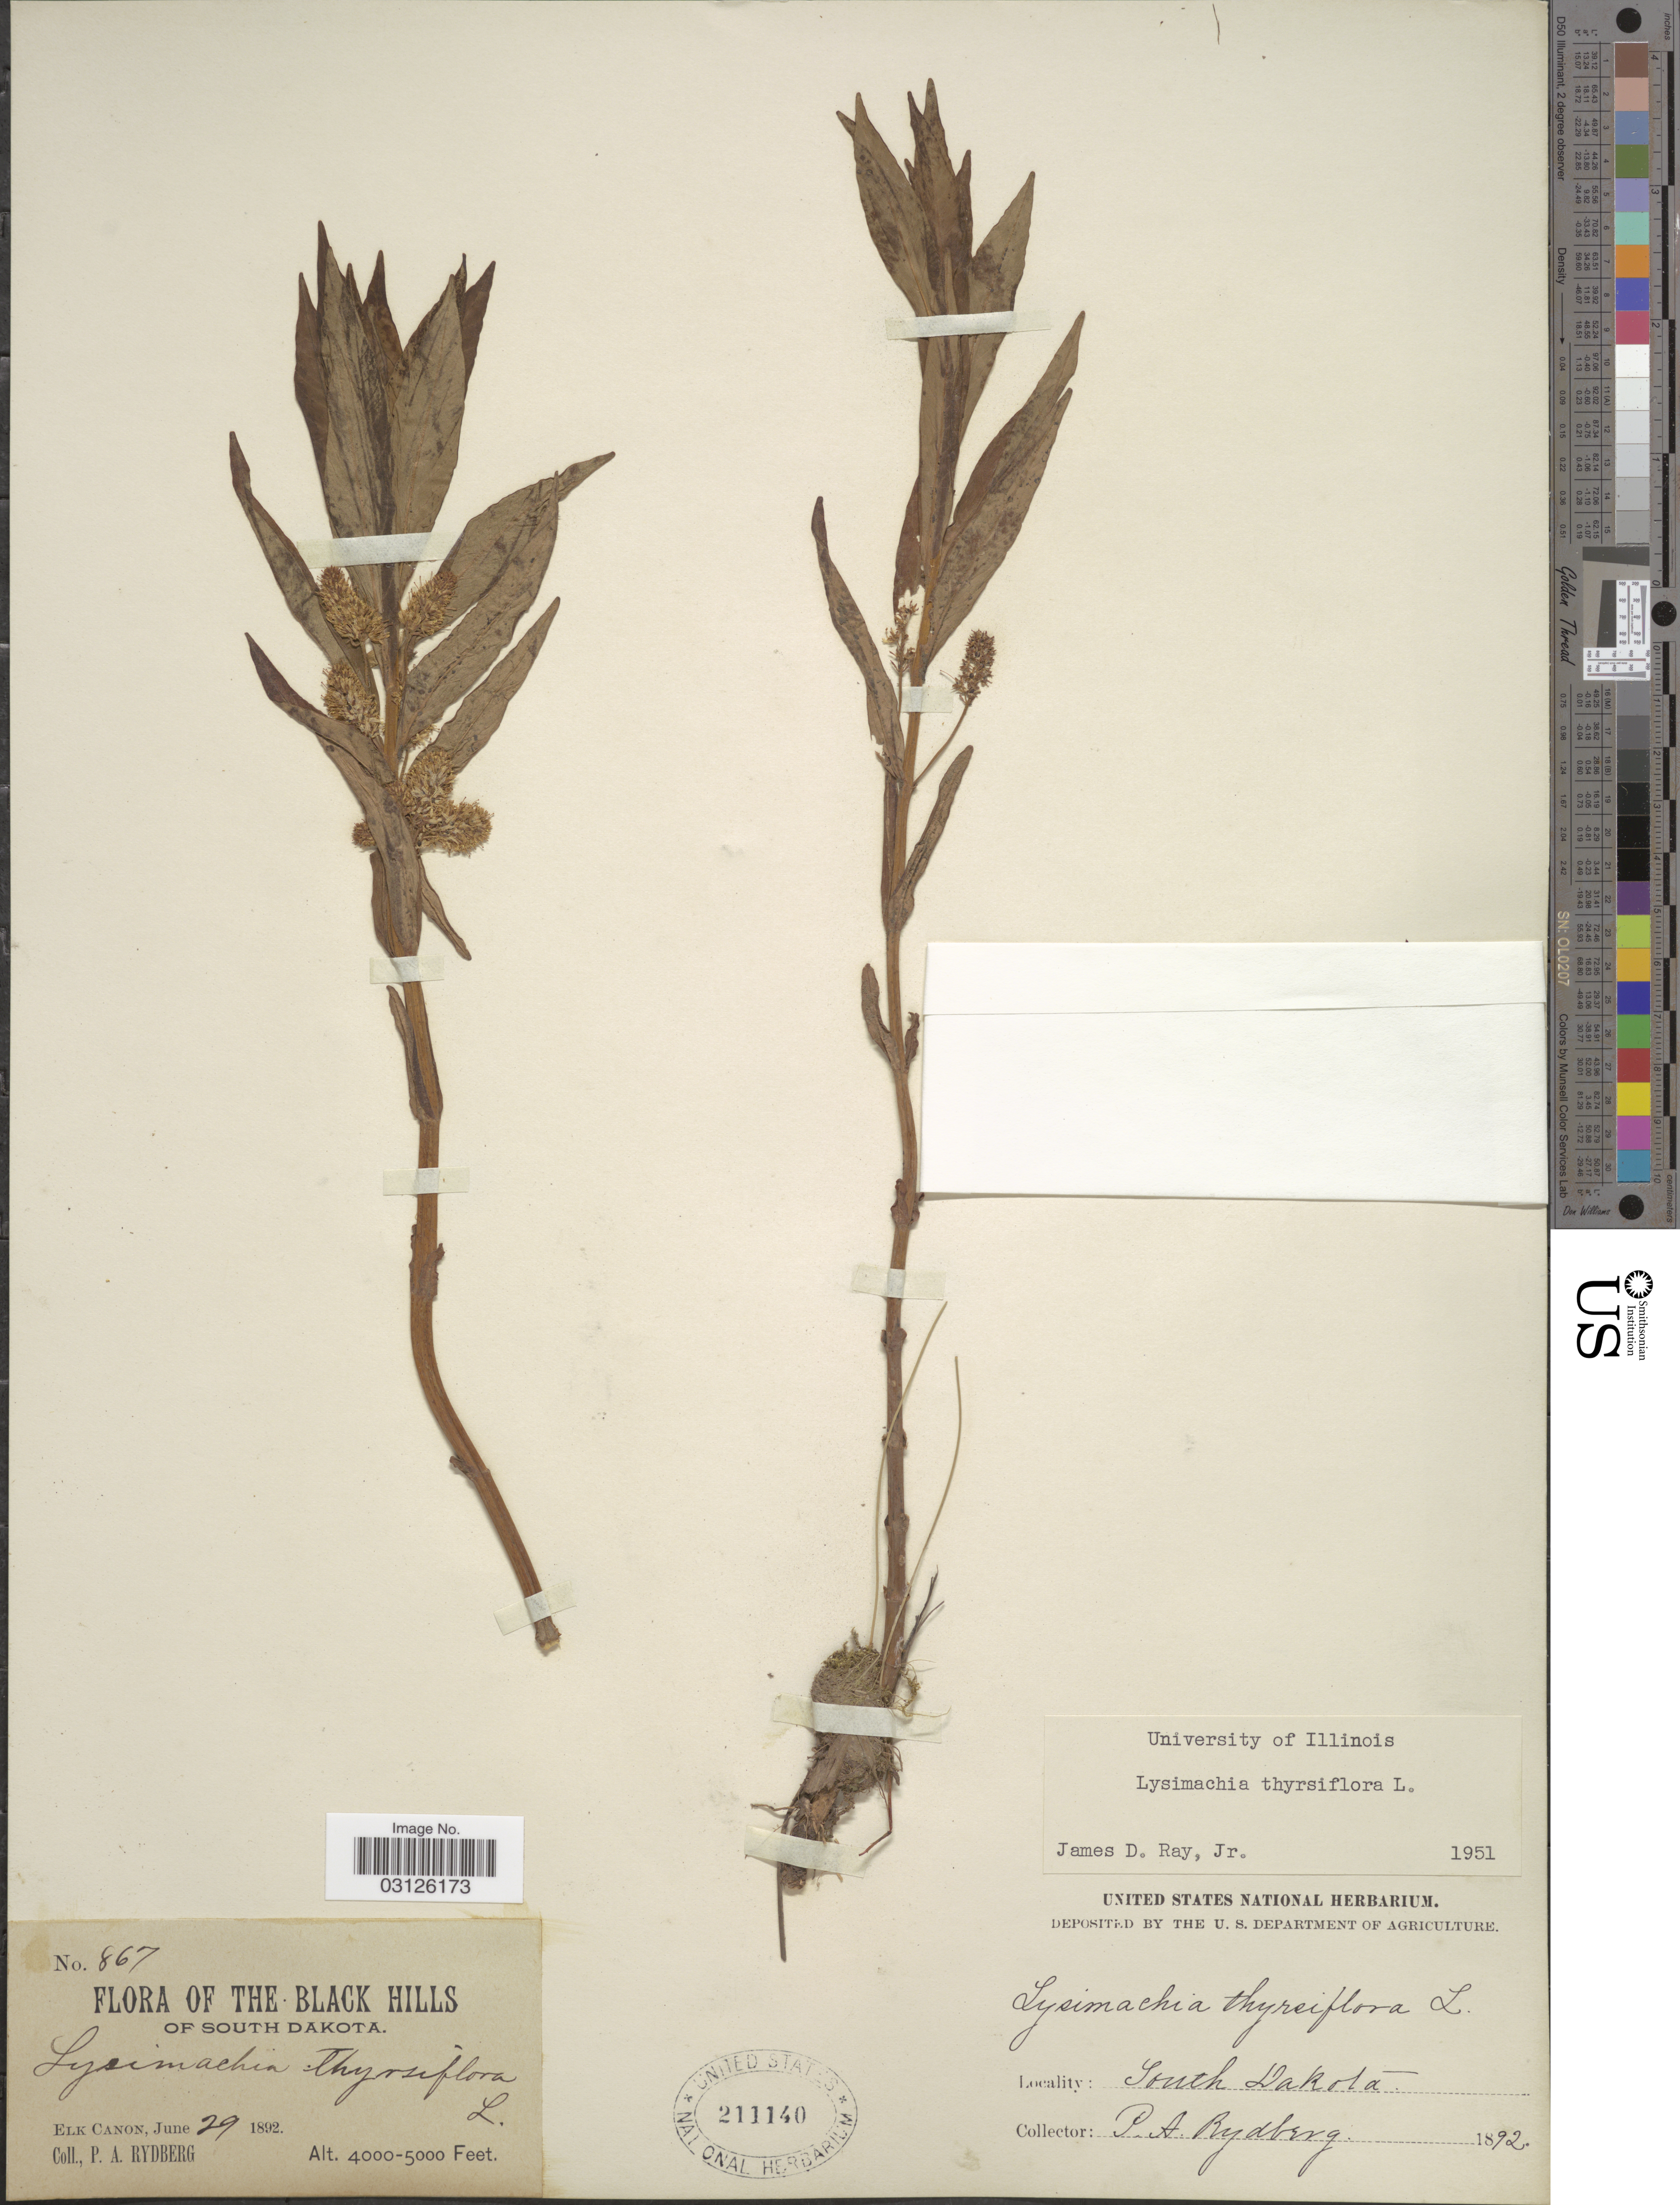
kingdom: Plantae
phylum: Tracheophyta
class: Magnoliopsida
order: Ericales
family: Primulaceae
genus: Lysimachia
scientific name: Lysimachia thyrsiflora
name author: L.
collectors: P. A. Rydberg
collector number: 867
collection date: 1892-06-29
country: United States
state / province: South Dakota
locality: Black Hills of South Dakota. Elk Canon.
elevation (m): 1219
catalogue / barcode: US 211140